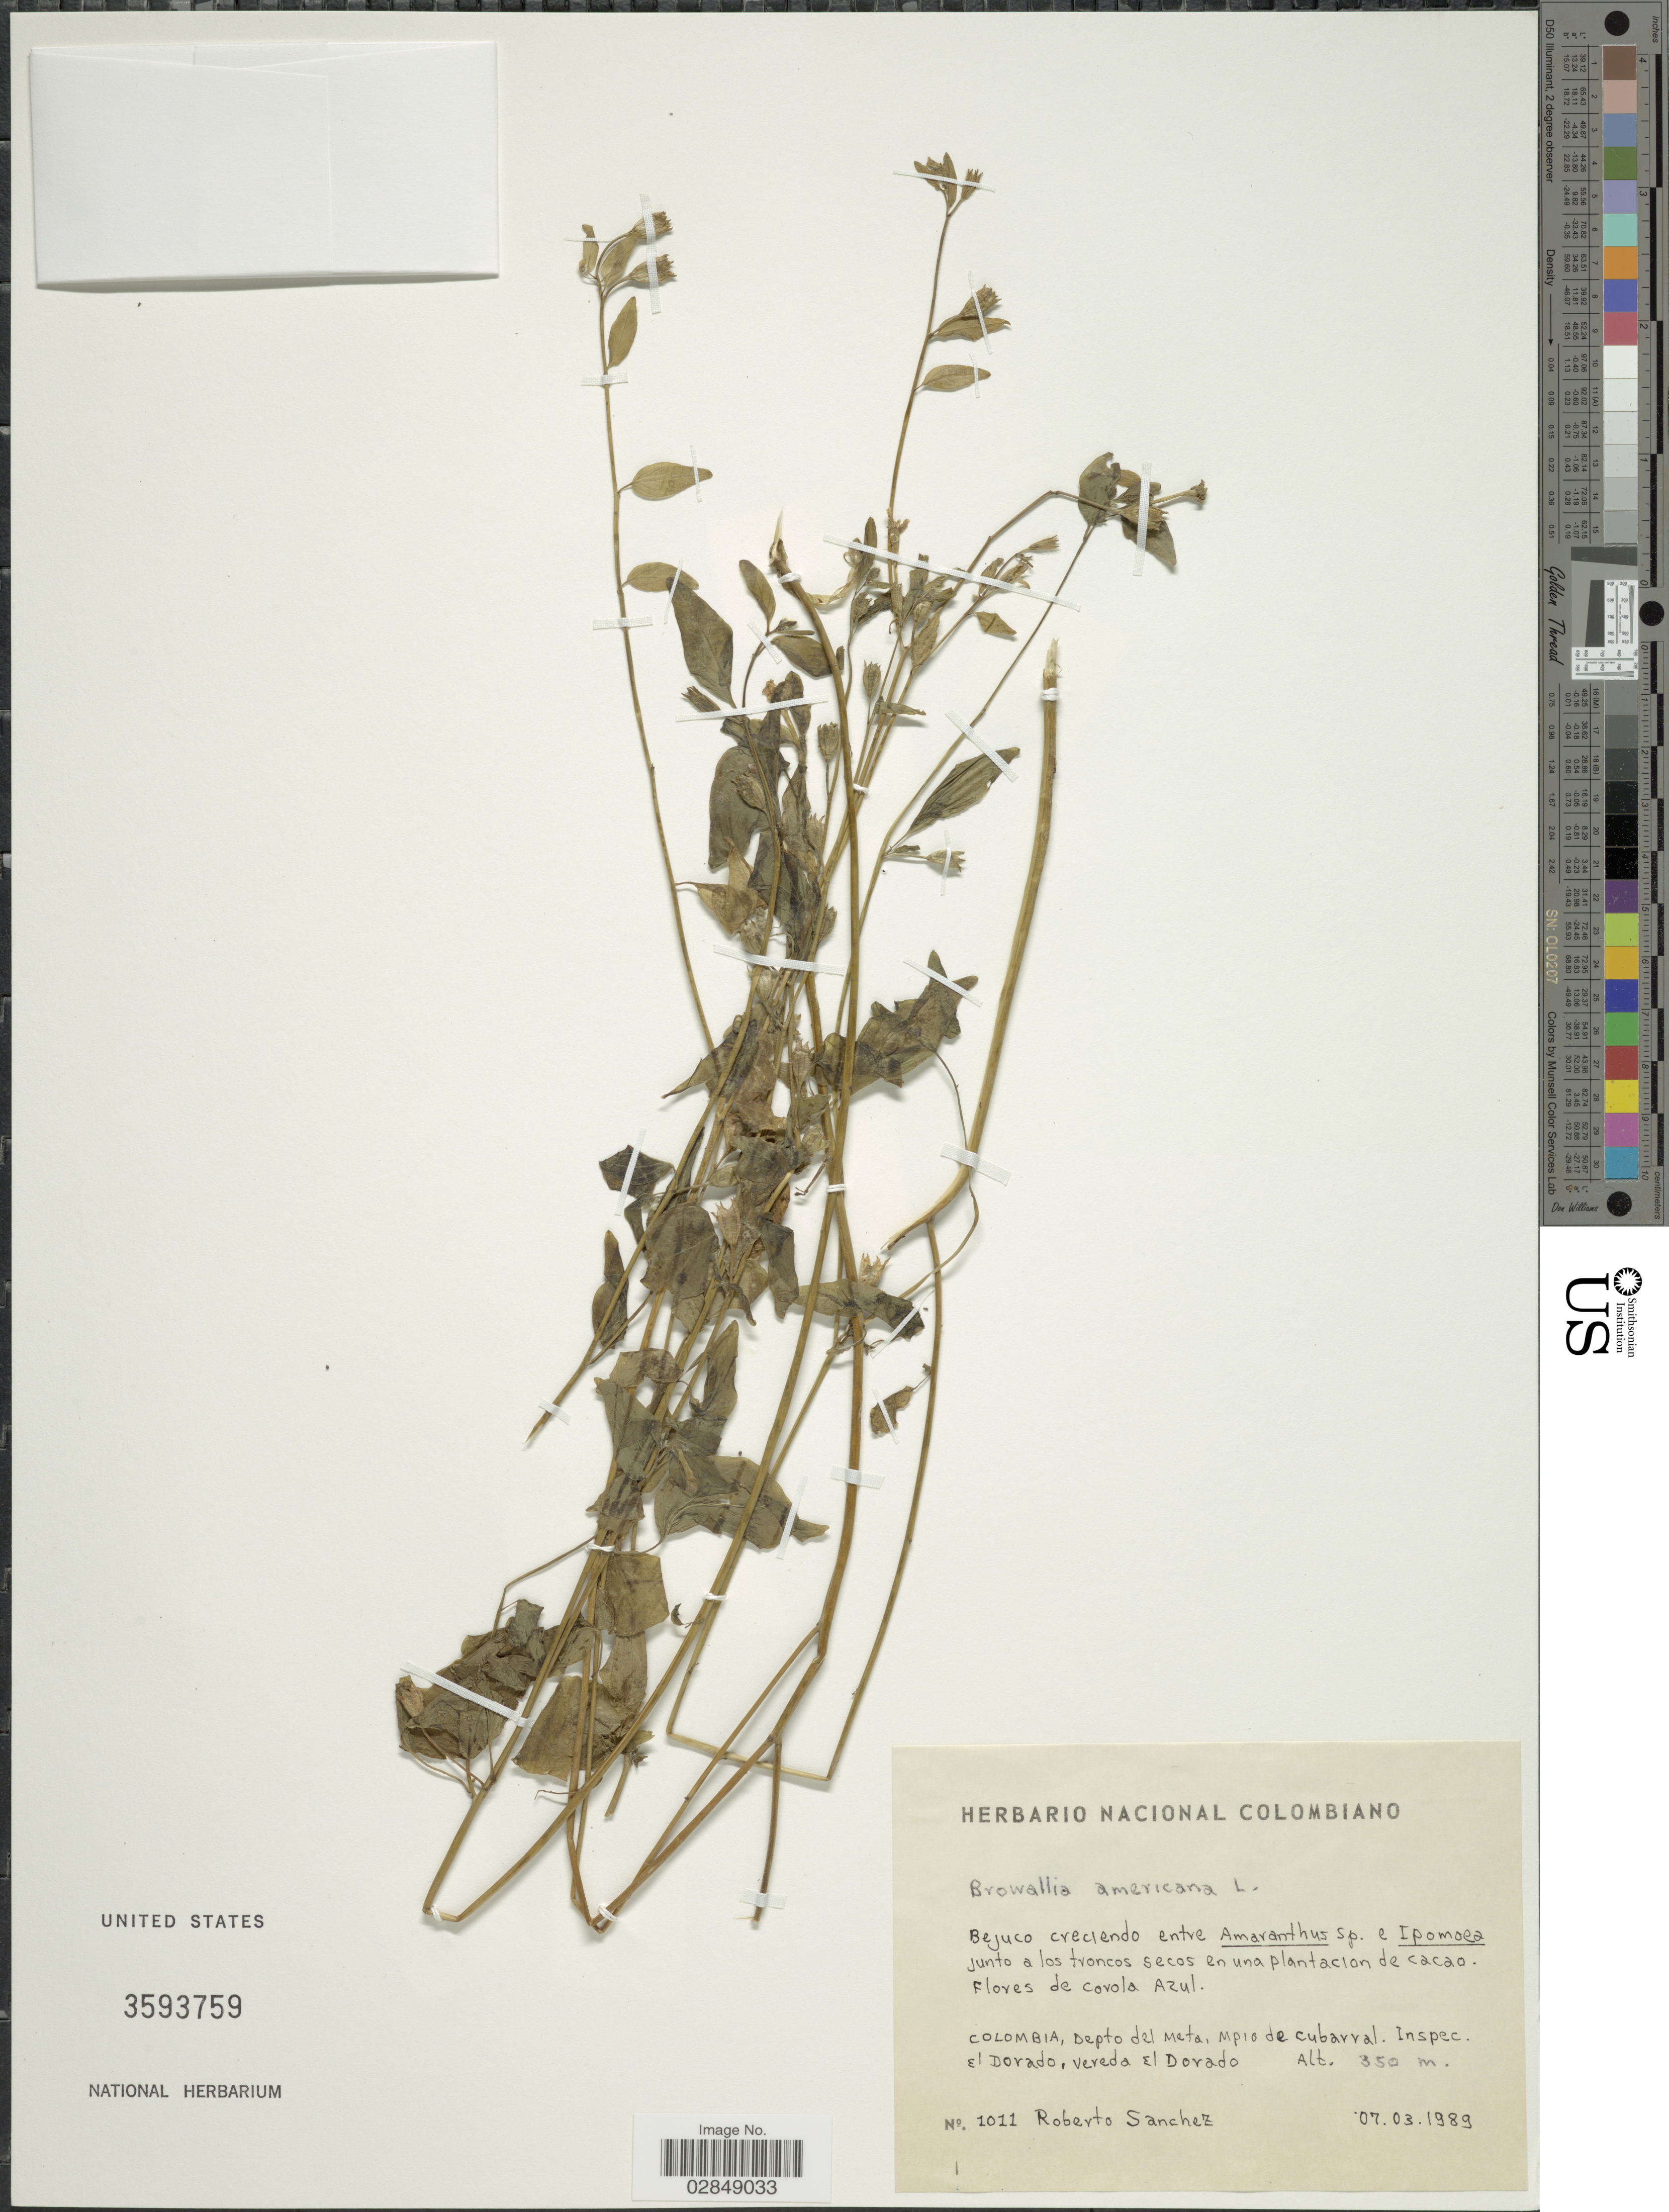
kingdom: Plantae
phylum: Tracheophyta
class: Magnoliopsida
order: Solanales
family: Solanaceae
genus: Browallia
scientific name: Browallia americana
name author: L.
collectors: R. Sanchez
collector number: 1011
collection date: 1989-03-07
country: Colombia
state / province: Meta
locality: Mpio de Cubarral. Inspec. El Dorado, vereda El Dorado.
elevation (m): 350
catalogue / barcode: US 3593759